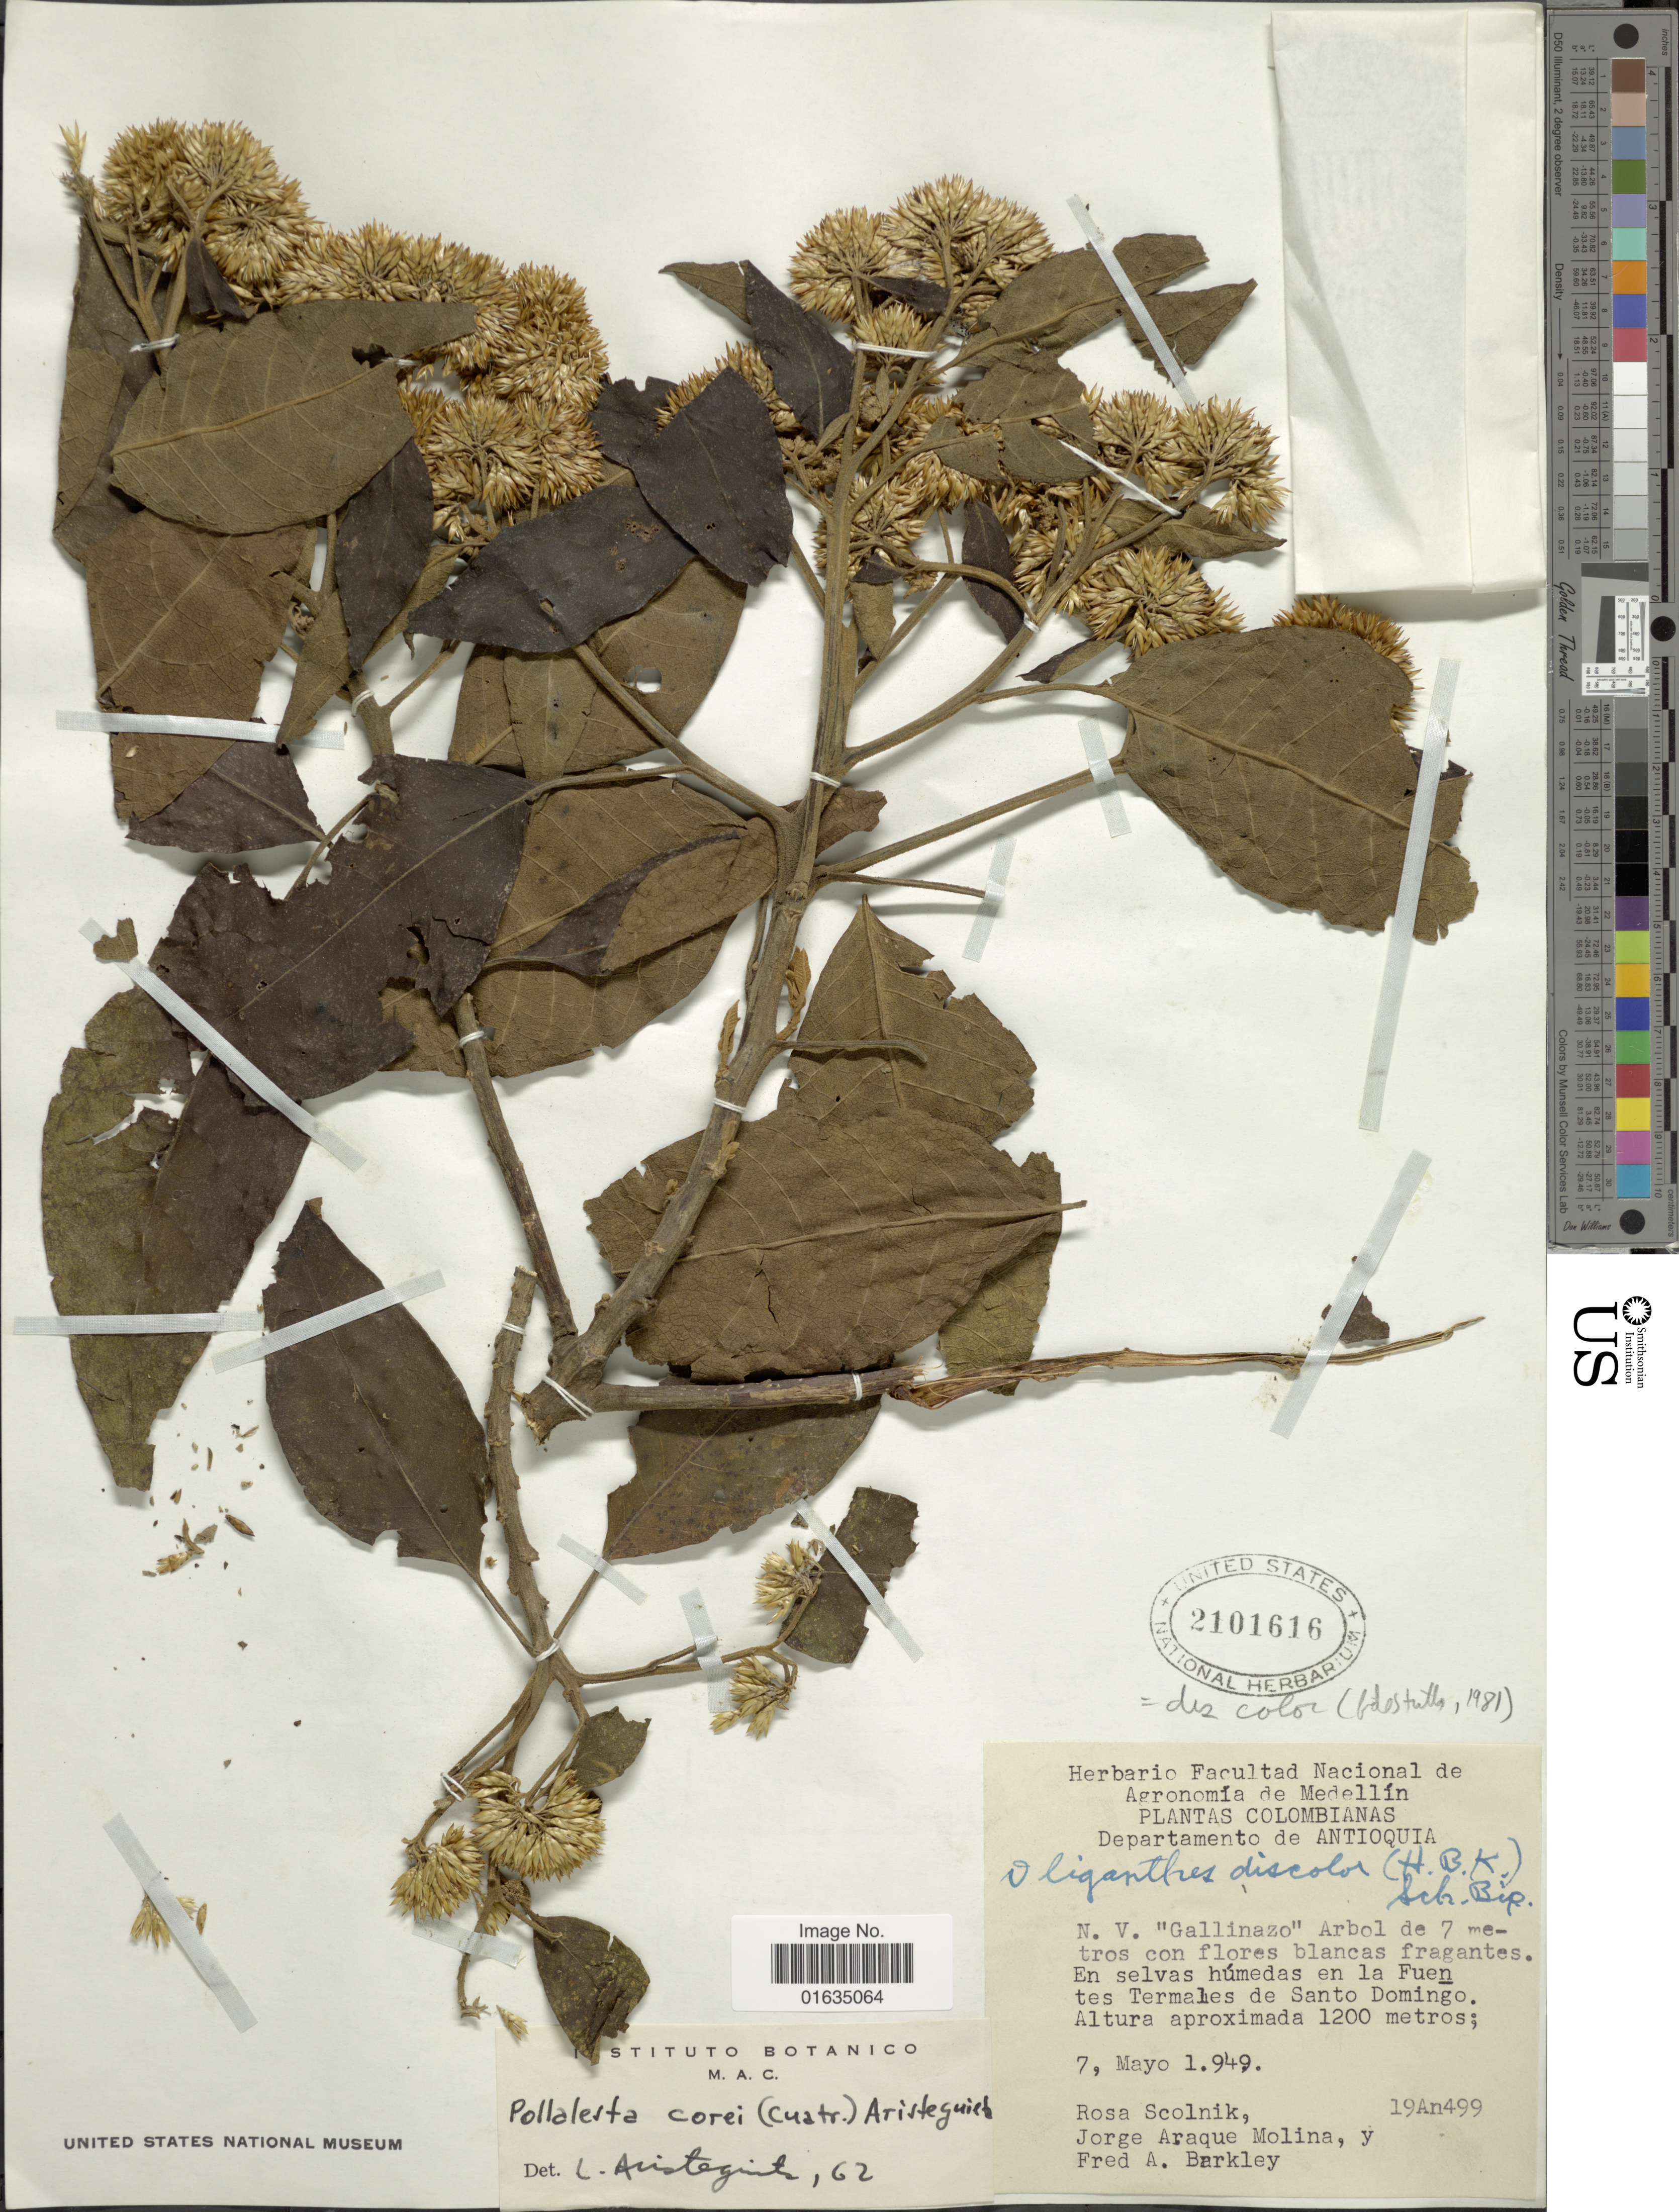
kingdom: Plantae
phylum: Tracheophyta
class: Magnoliopsida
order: Asterales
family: Asteraceae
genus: Pollalesta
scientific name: Pollalesta discolor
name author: (Kunth) Aristeg.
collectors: R. Scolnik, J. A. Molina & F. A. Barkley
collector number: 19An499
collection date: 1949-05-07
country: Colombia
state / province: Antioquia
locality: Colombianas, Departamento de Antioquia, en la Fuentes Termales de Santo Domingo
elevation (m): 1200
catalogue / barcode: US 2101616